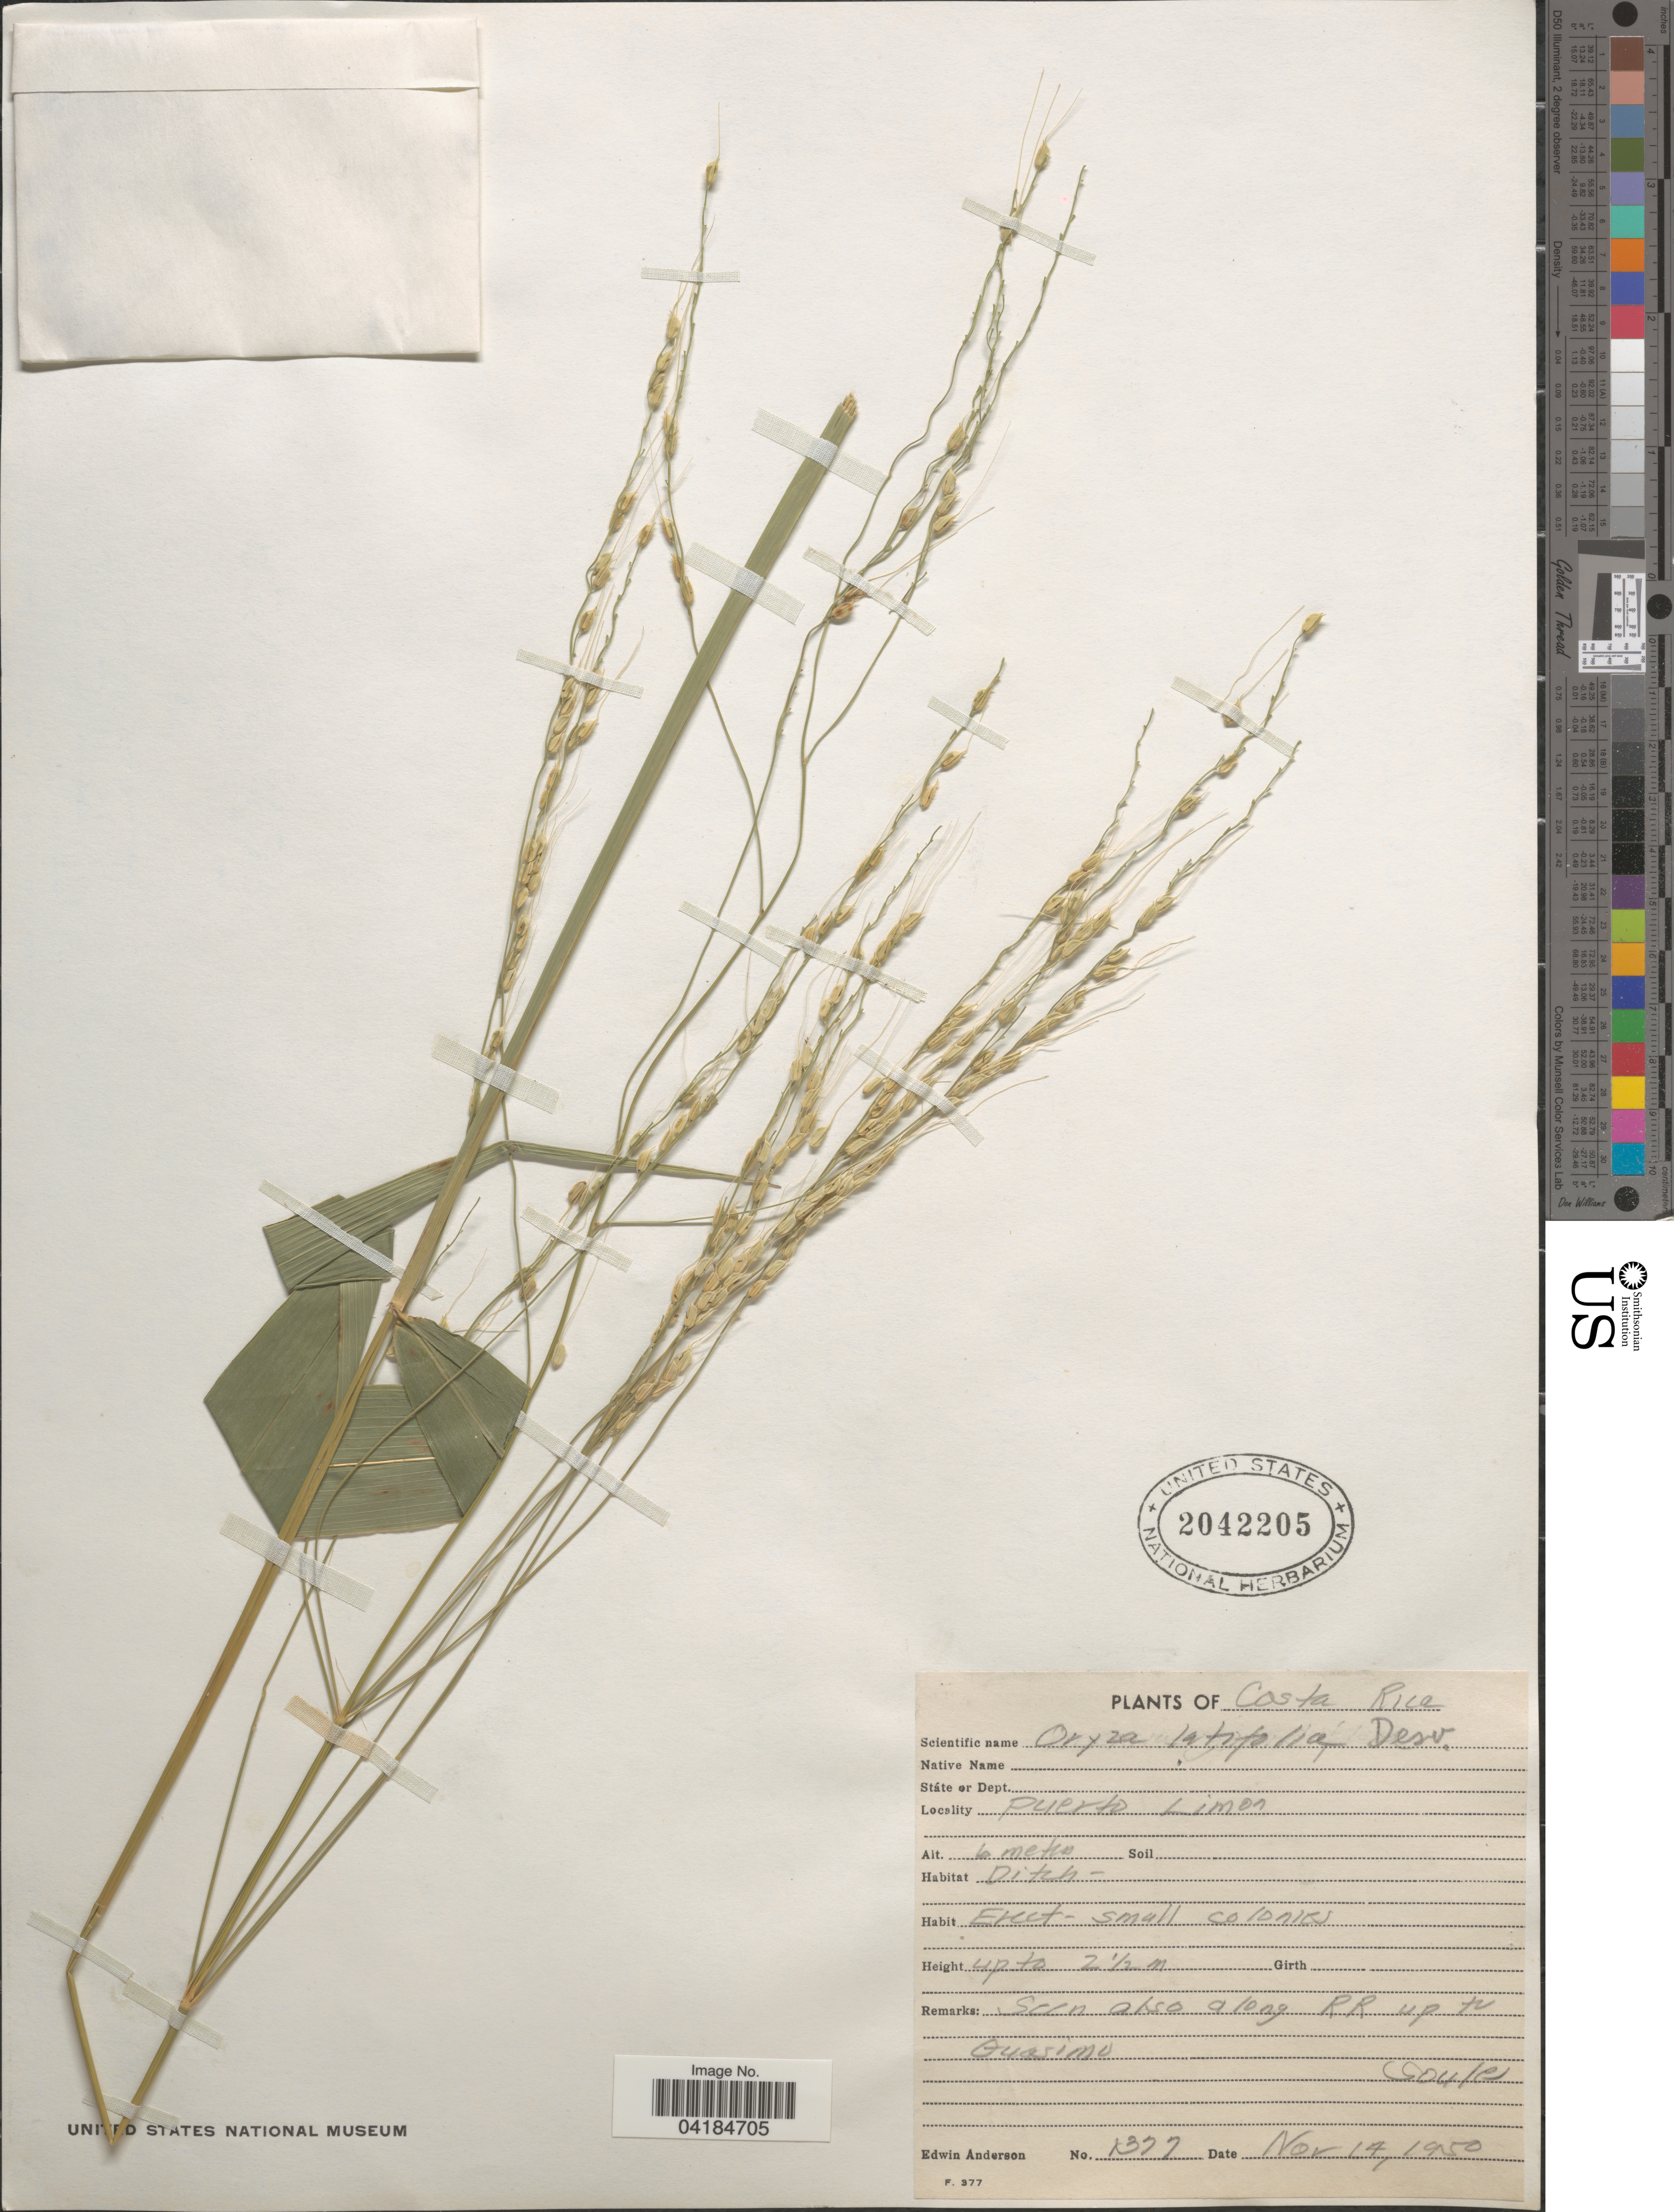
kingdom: Plantae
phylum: Tracheophyta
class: Liliopsida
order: Poales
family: Poaceae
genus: Oryza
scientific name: Oryza latifolia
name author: Desv.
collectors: E. Anderson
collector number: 1377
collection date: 1950-11-14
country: Costa Rica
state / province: Limón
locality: Puerto Limon.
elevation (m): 6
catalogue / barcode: US 2042205